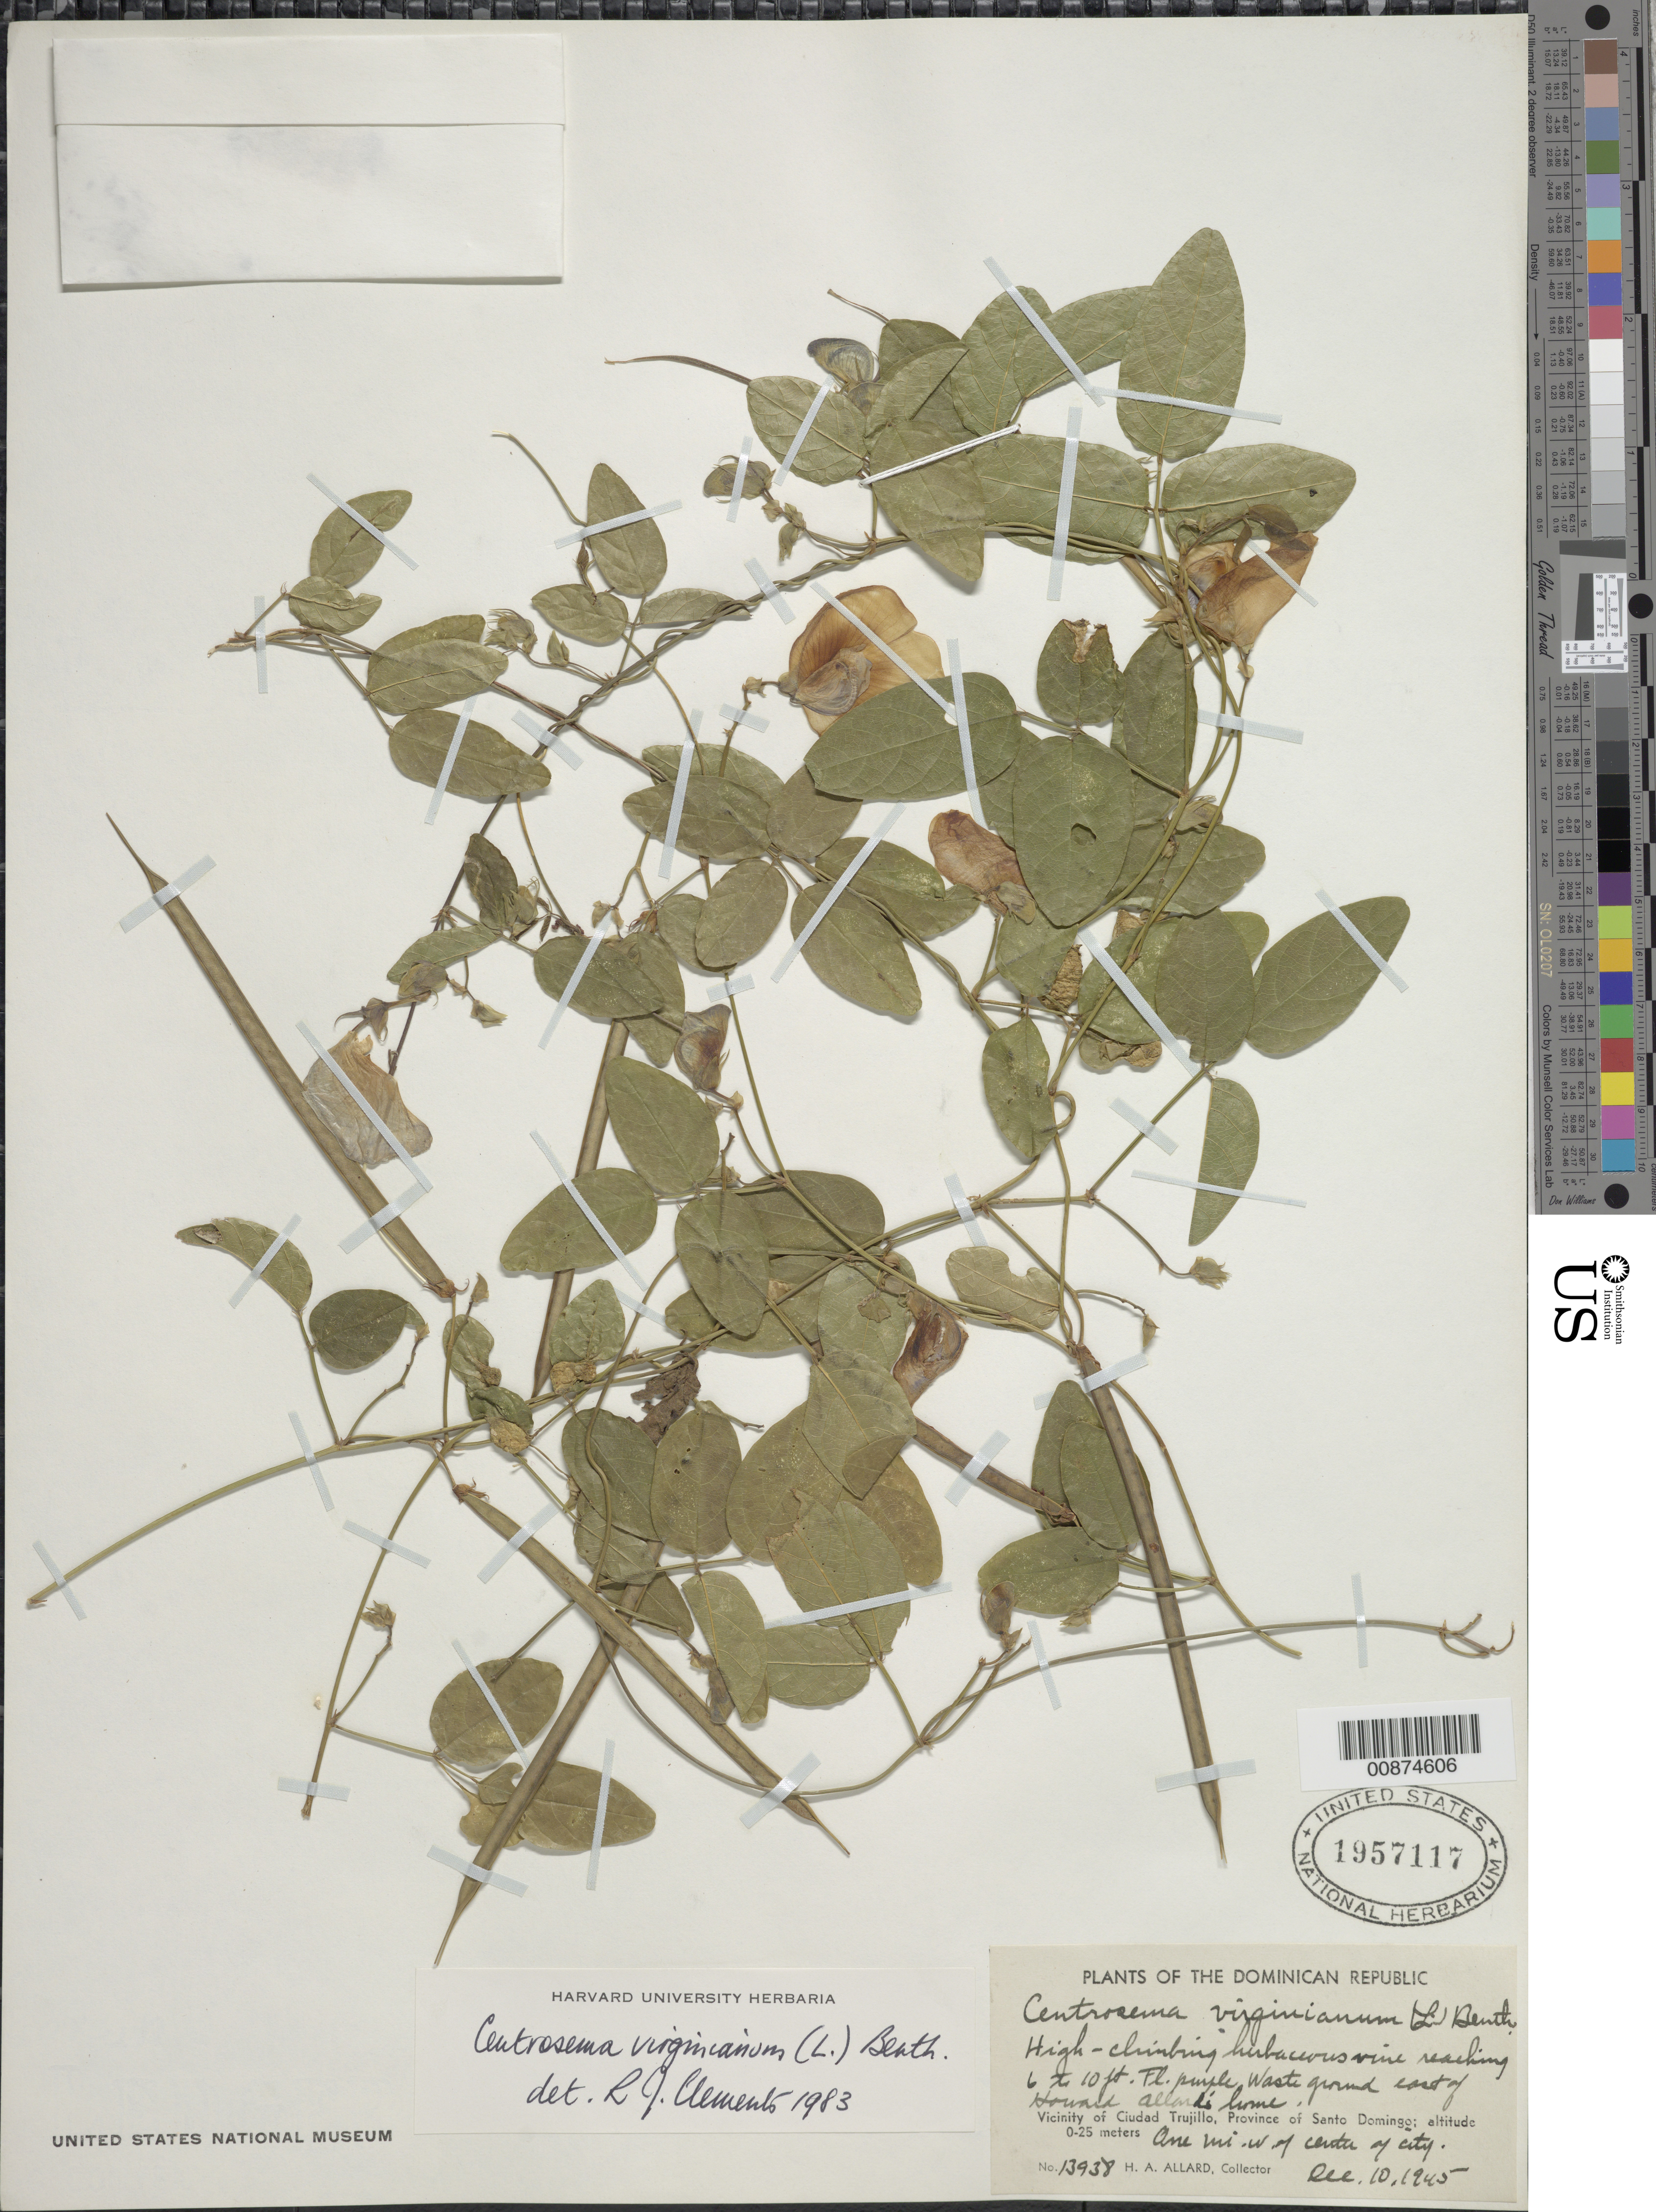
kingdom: Plantae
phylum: Tracheophyta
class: Magnoliopsida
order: Fabales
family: Fabaceae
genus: Centrosema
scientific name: Centrosema virginianum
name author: (L.) Benth.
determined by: Clements, R. J.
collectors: H. A. Allard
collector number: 13938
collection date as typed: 10 Dec 1945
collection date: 1945-12-10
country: Dominican Republic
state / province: Distrito Nacional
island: Hispaniola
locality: Vicinity of Ciudad Trujillo, Province of Santo Domingo (obsolete). Waste ground east of Howard Allard's home, one mi. W of center of city.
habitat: Waste ground.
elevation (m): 0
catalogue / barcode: US 1957117